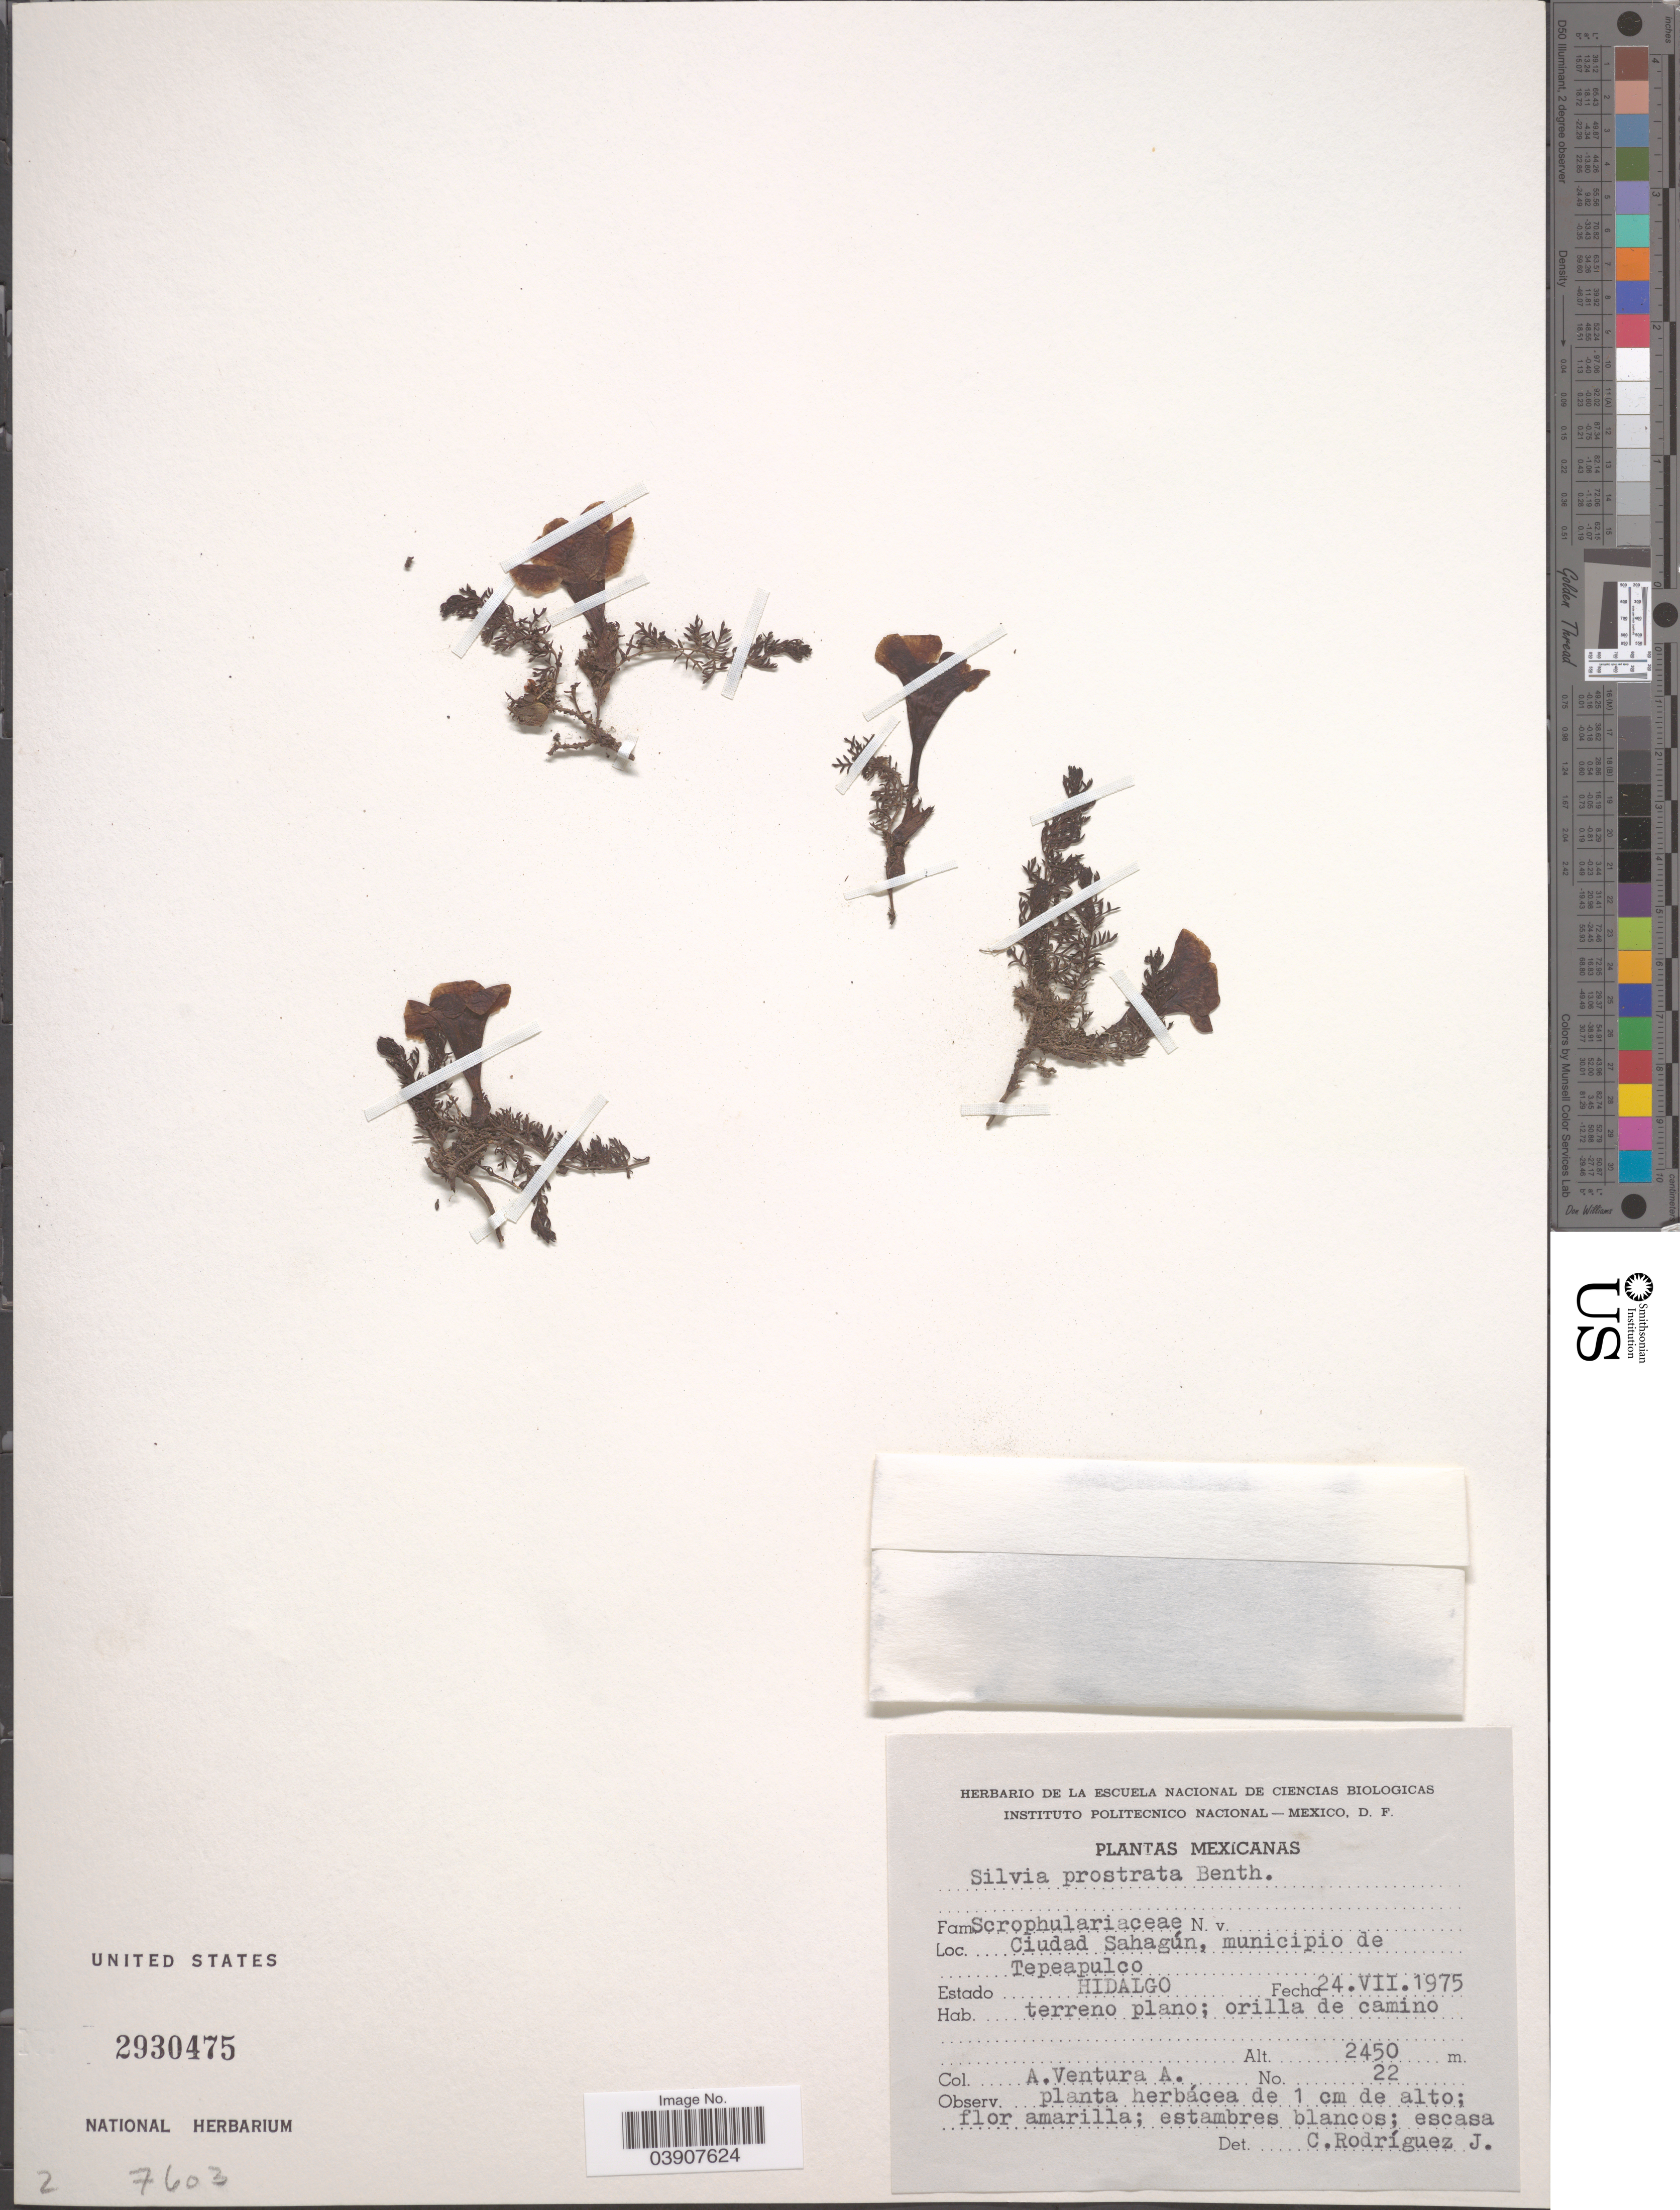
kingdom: Plantae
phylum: Tracheophyta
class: Magnoliopsida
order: Lamiales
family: Orobanchaceae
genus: Silvia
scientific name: Silvia prostrata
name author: (Kunth) Benth.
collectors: A. Ventura A.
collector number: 22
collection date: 1975-07-24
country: Mexico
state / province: Hidalgo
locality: Ciudad Sahagún, municipio de Tepeapulco.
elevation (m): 2450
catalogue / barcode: US 2930475